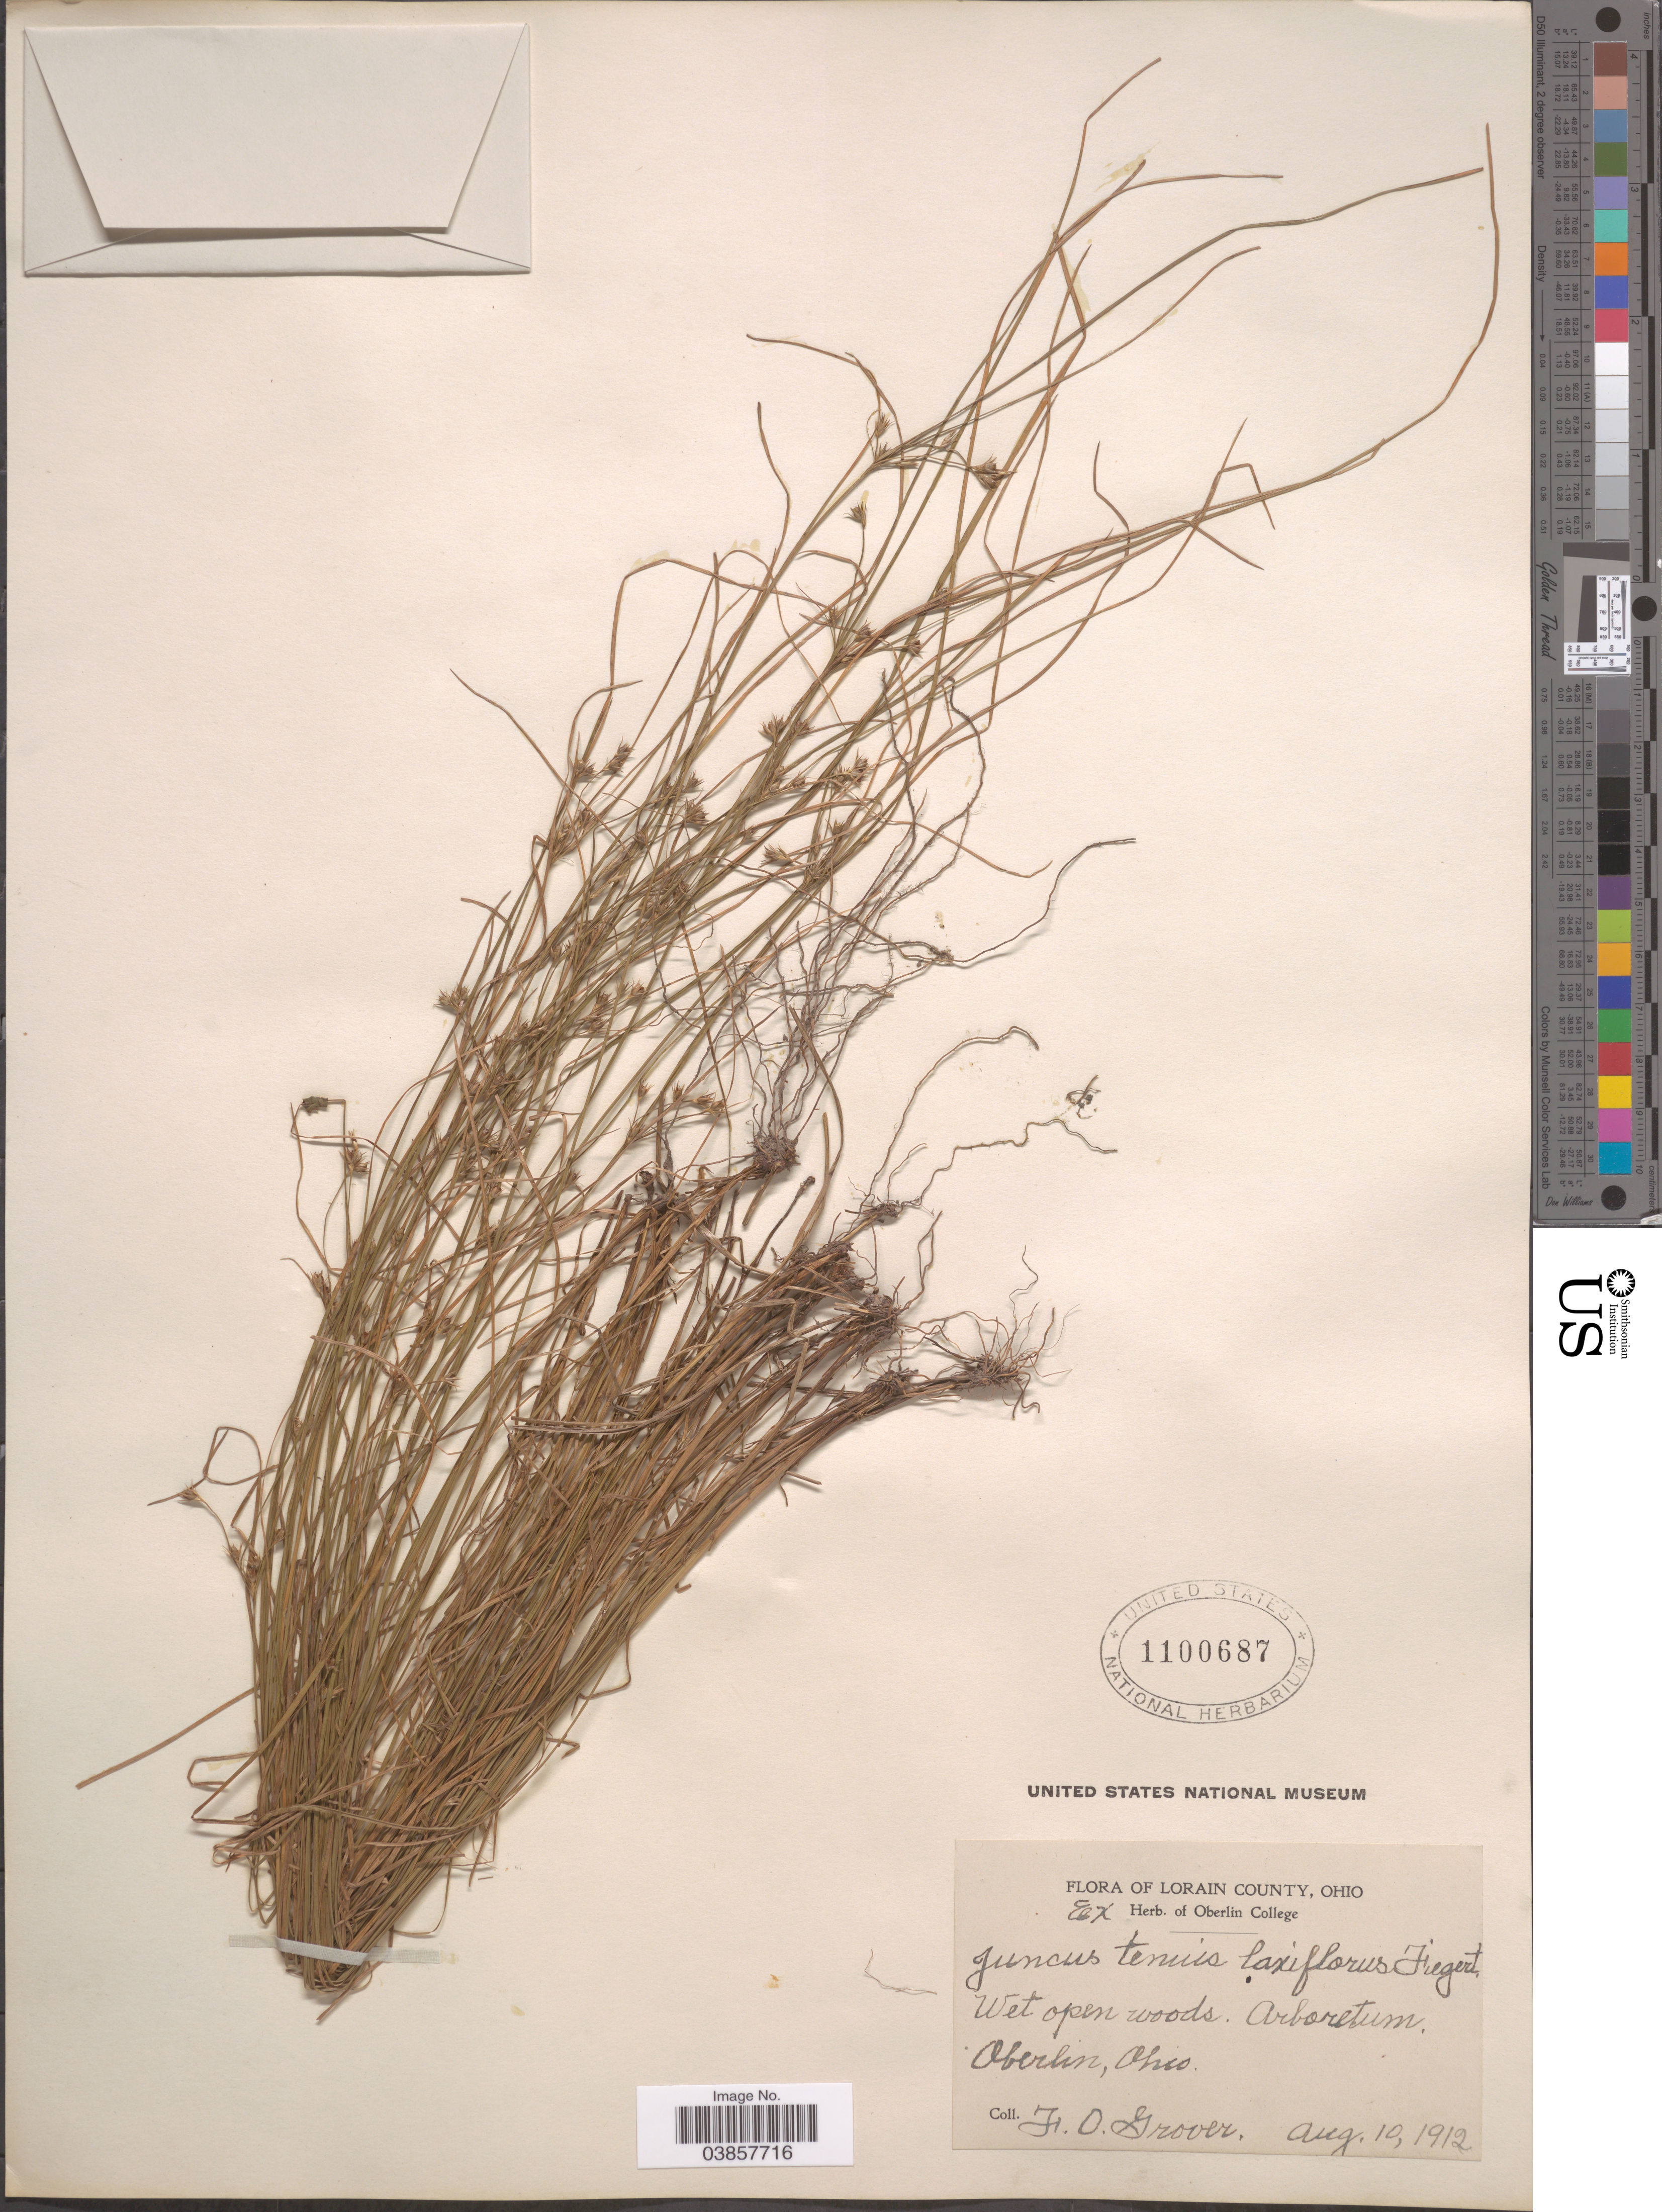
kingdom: Plantae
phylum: Tracheophyta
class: Liliopsida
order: Poales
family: Juncaceae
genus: Juncus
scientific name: Juncus tenuis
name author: Willd.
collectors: F. Grover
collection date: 1912-08-10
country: United States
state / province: Ohio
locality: Lorain County. Wet open woods. Arboretum. Oberlin.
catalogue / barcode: US 1100687